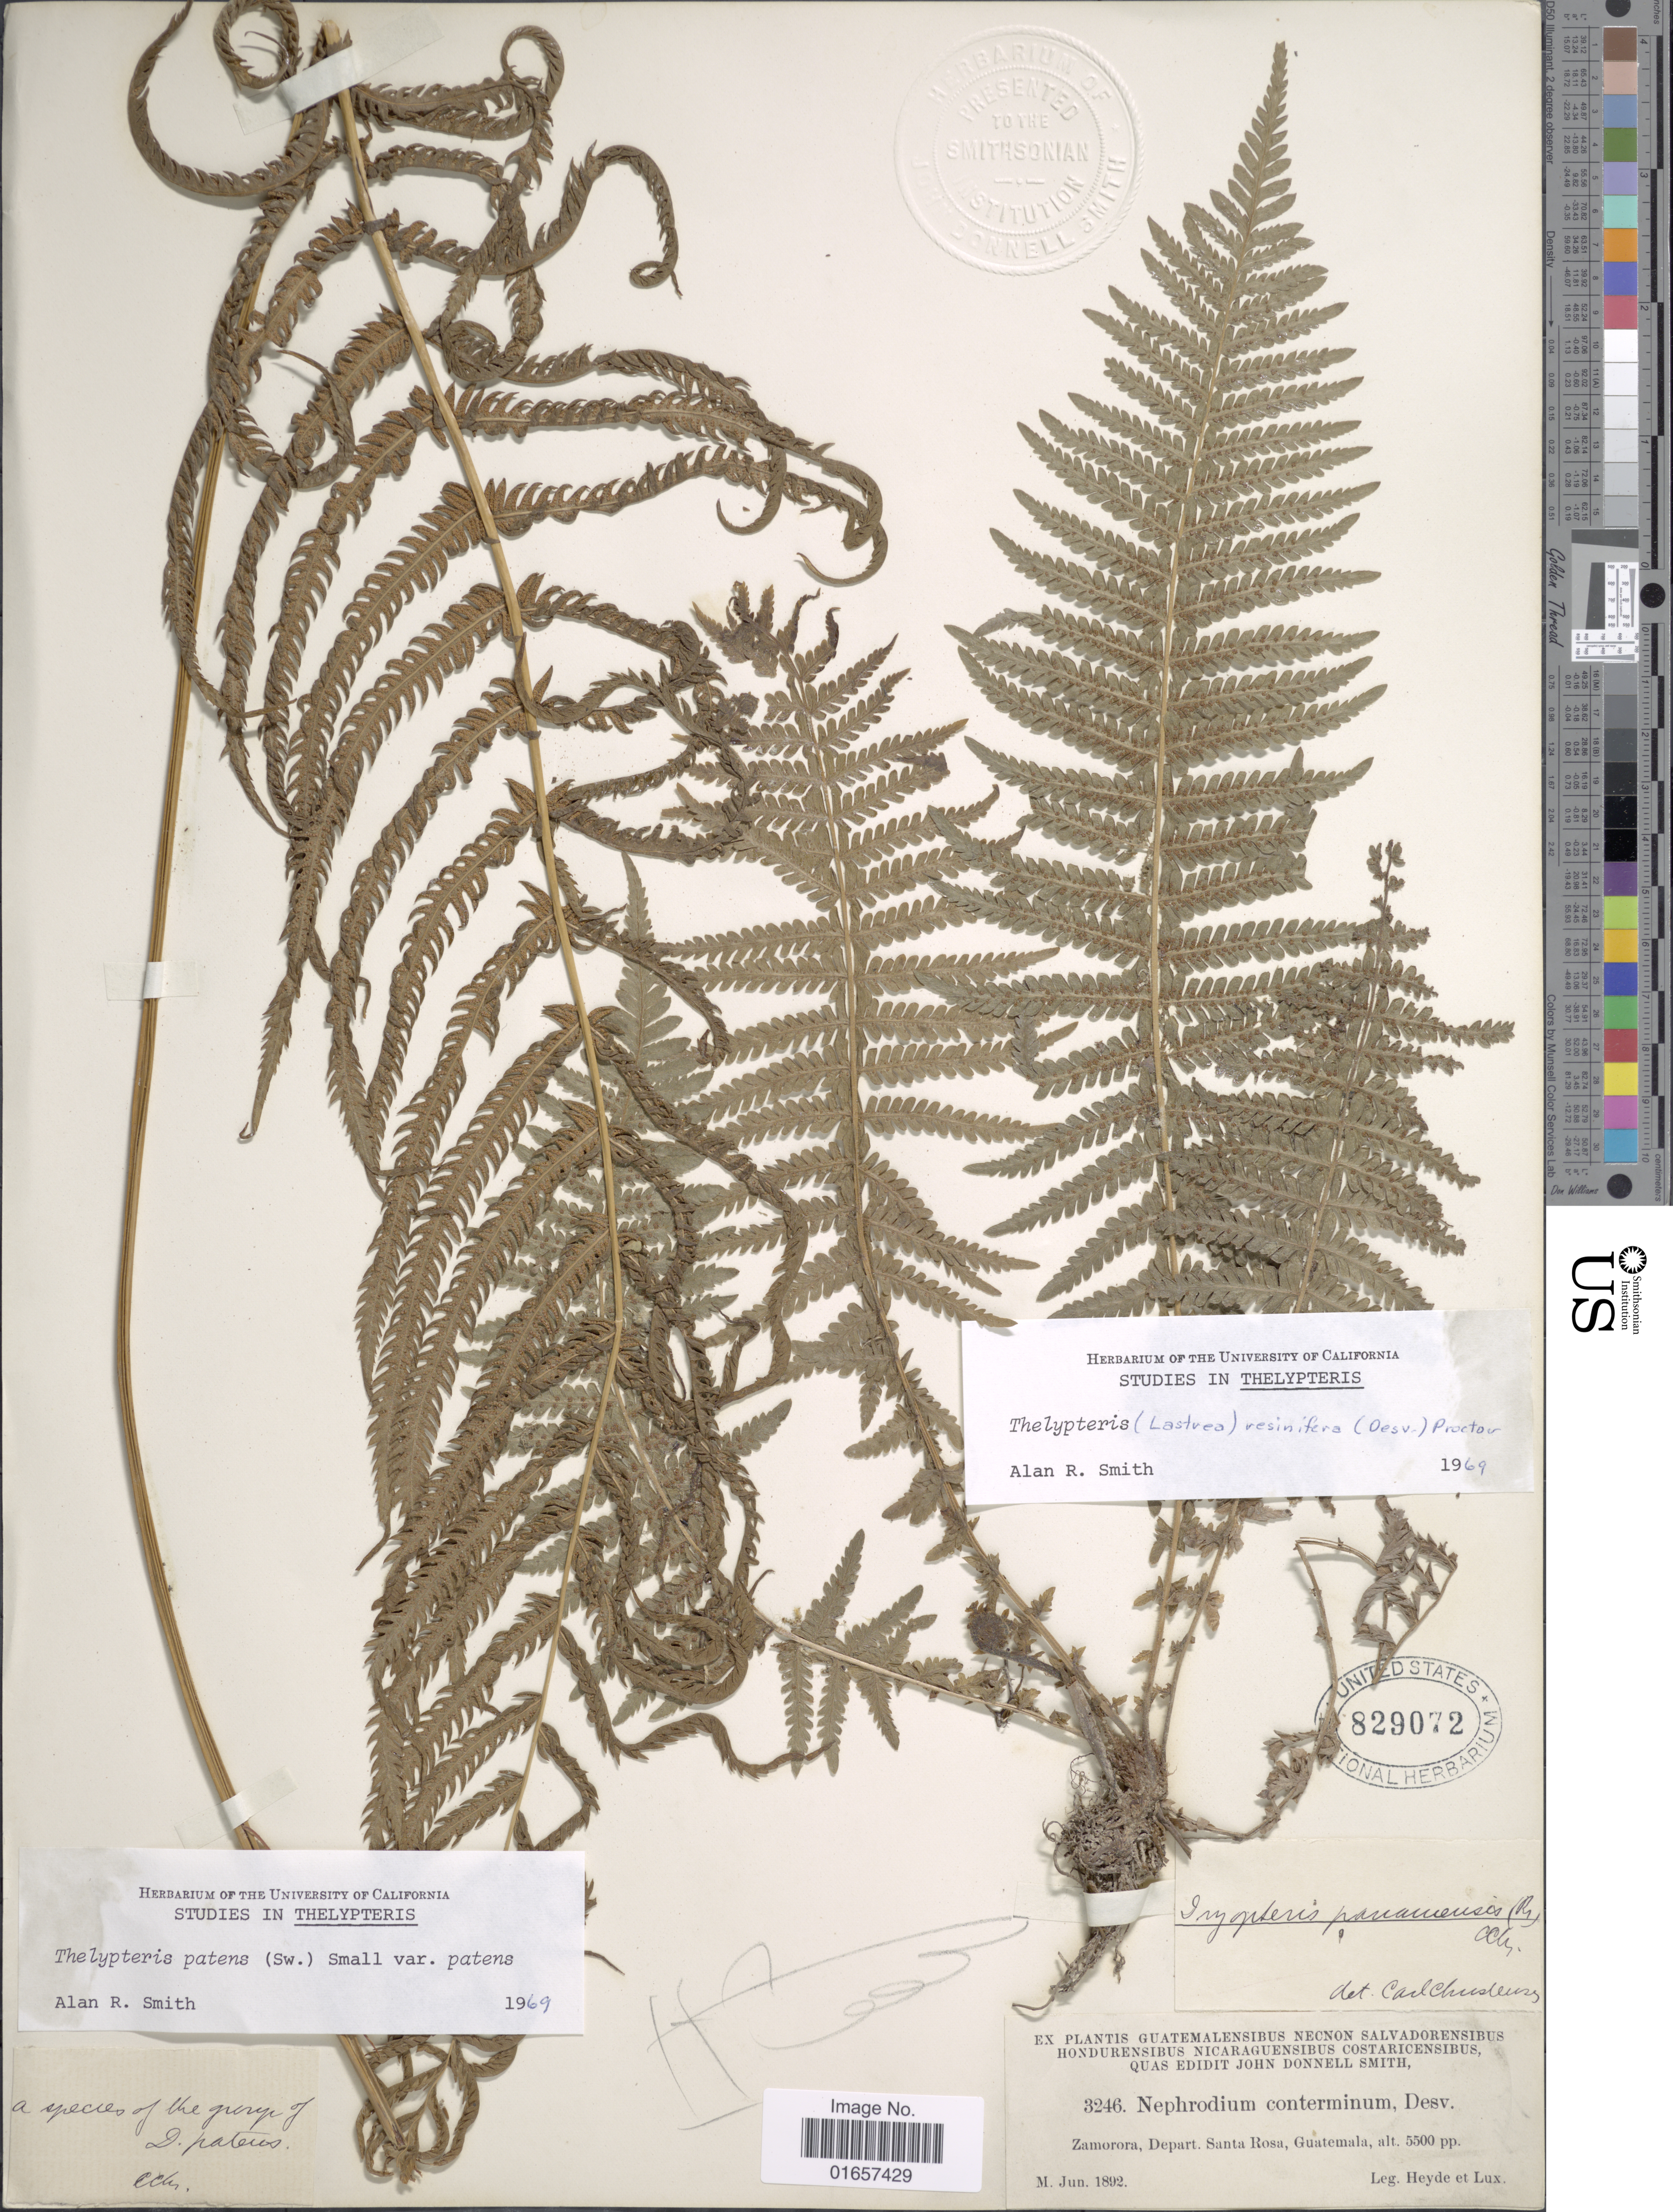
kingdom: Plantae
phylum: Tracheophyta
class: Polypodiopsida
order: Polypodiales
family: Thelypteridaceae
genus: Christella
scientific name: Christella patens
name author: (Sw.) Holttum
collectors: Heyde & Lux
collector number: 3246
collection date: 1892-06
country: Guatemala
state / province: Santa Rosa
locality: Guatemala, Zamorora, Depart. Santa Rosa.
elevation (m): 1676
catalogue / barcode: US 829072